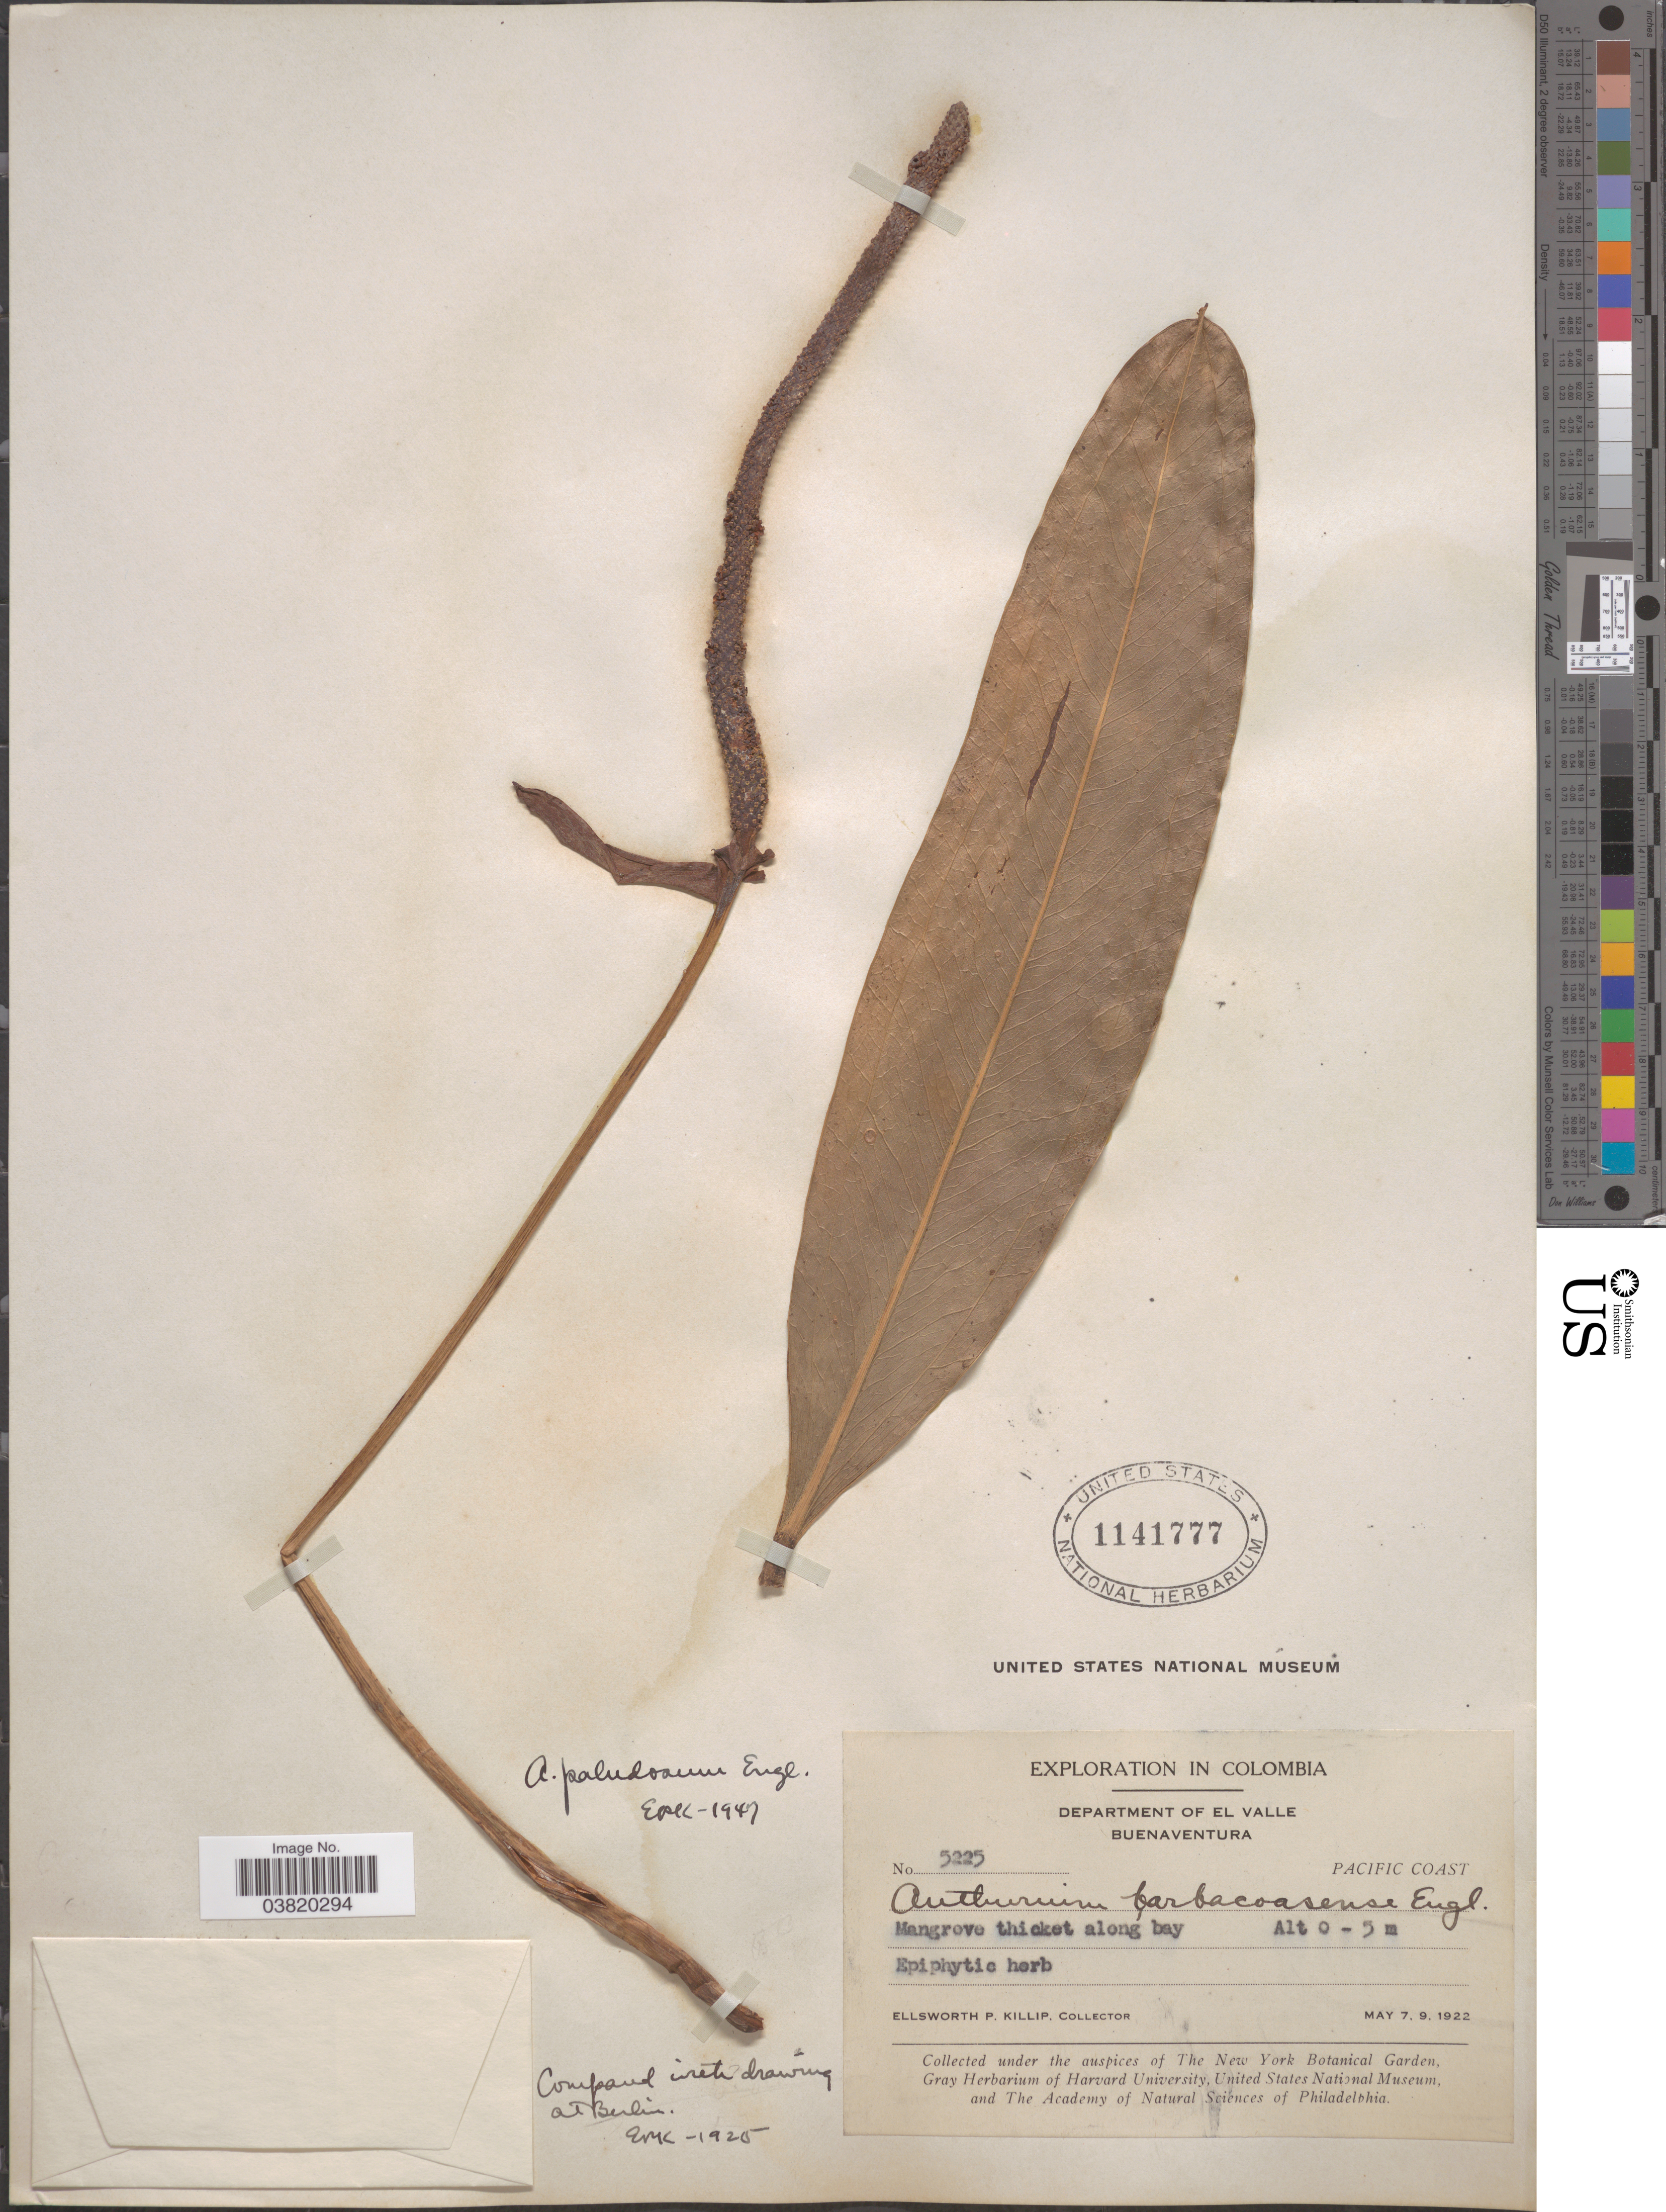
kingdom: Plantae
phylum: Tracheophyta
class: Liliopsida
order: Alismatales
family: Araceae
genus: Anthurium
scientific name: Anthurium paludosum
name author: Engl.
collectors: E. P. Killip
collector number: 5225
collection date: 1922-05-07/1922-05-09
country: Colombia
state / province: Valle del Cauca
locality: Department of El Valle. Buenaventura. Pacific Coast.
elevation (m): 0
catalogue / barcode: US 1141777